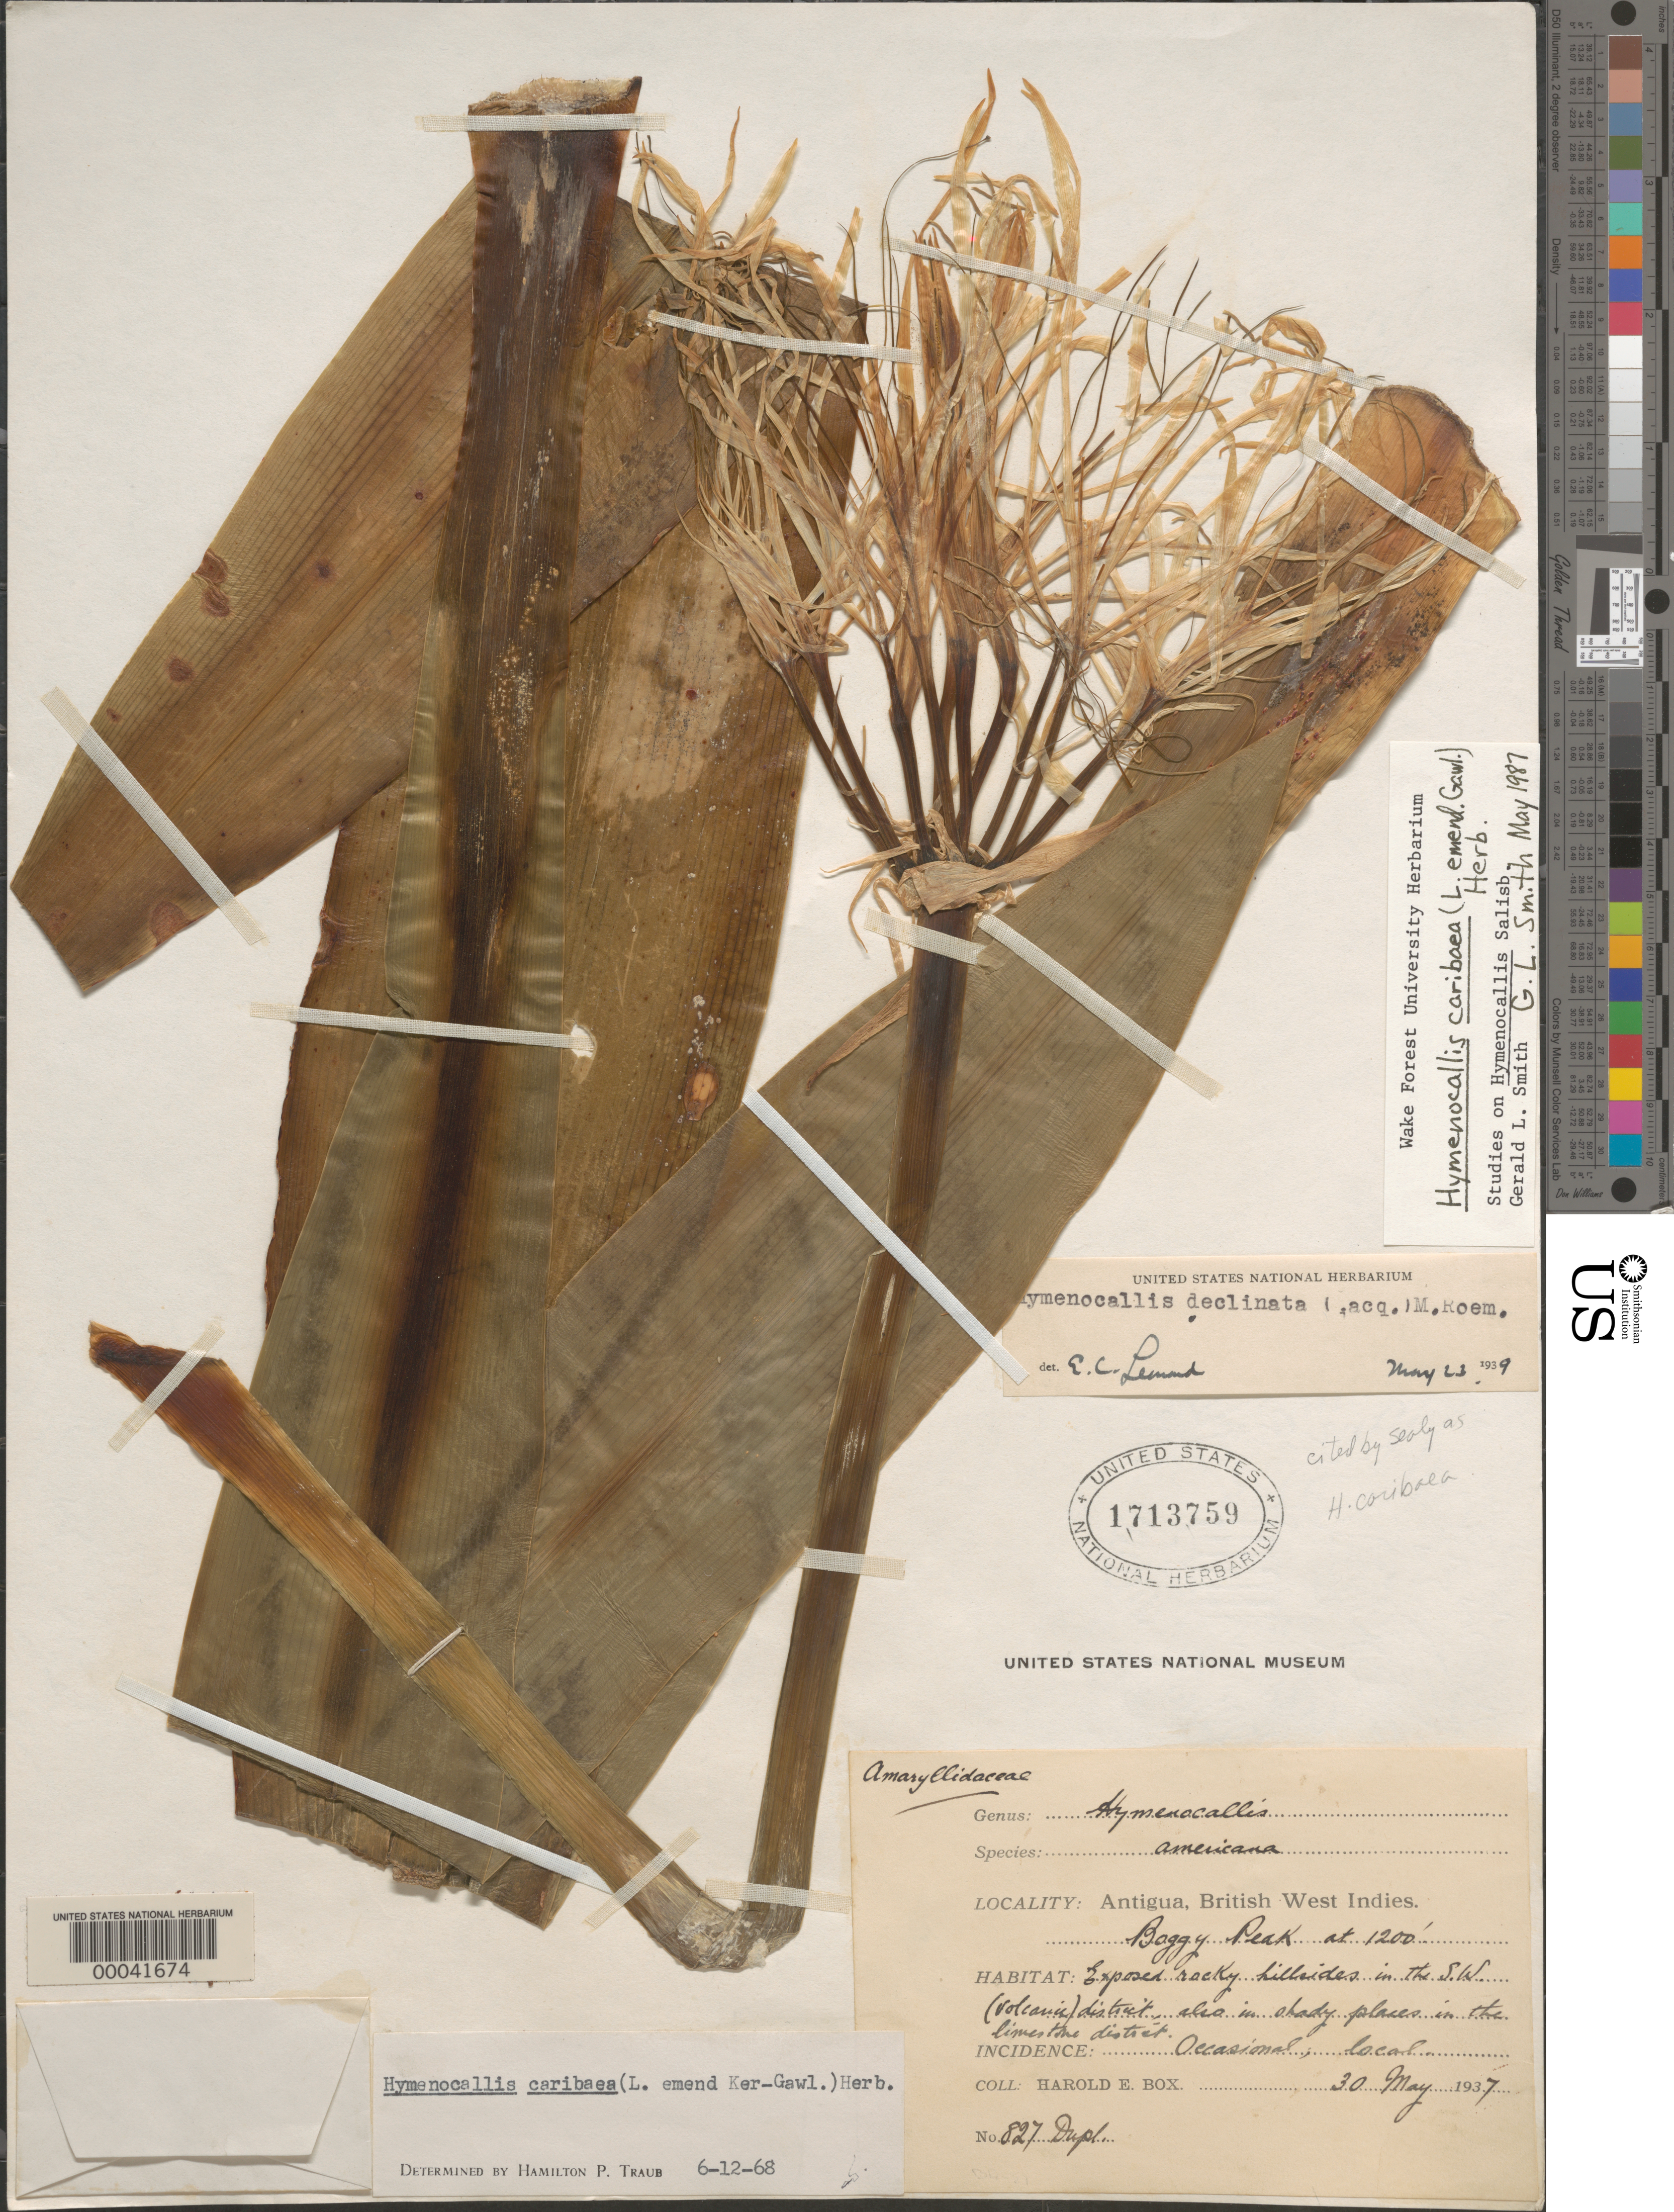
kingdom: Plantae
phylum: Tracheophyta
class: Liliopsida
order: Asparagales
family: Amaryllidaceae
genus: Hymenocallis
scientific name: Hymenocallis caribaea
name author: (L.) Herb.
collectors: H. E. Box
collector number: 827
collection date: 1937-05-30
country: Antigua and Barbuda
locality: Boggy Peak.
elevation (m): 366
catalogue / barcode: US 1713759